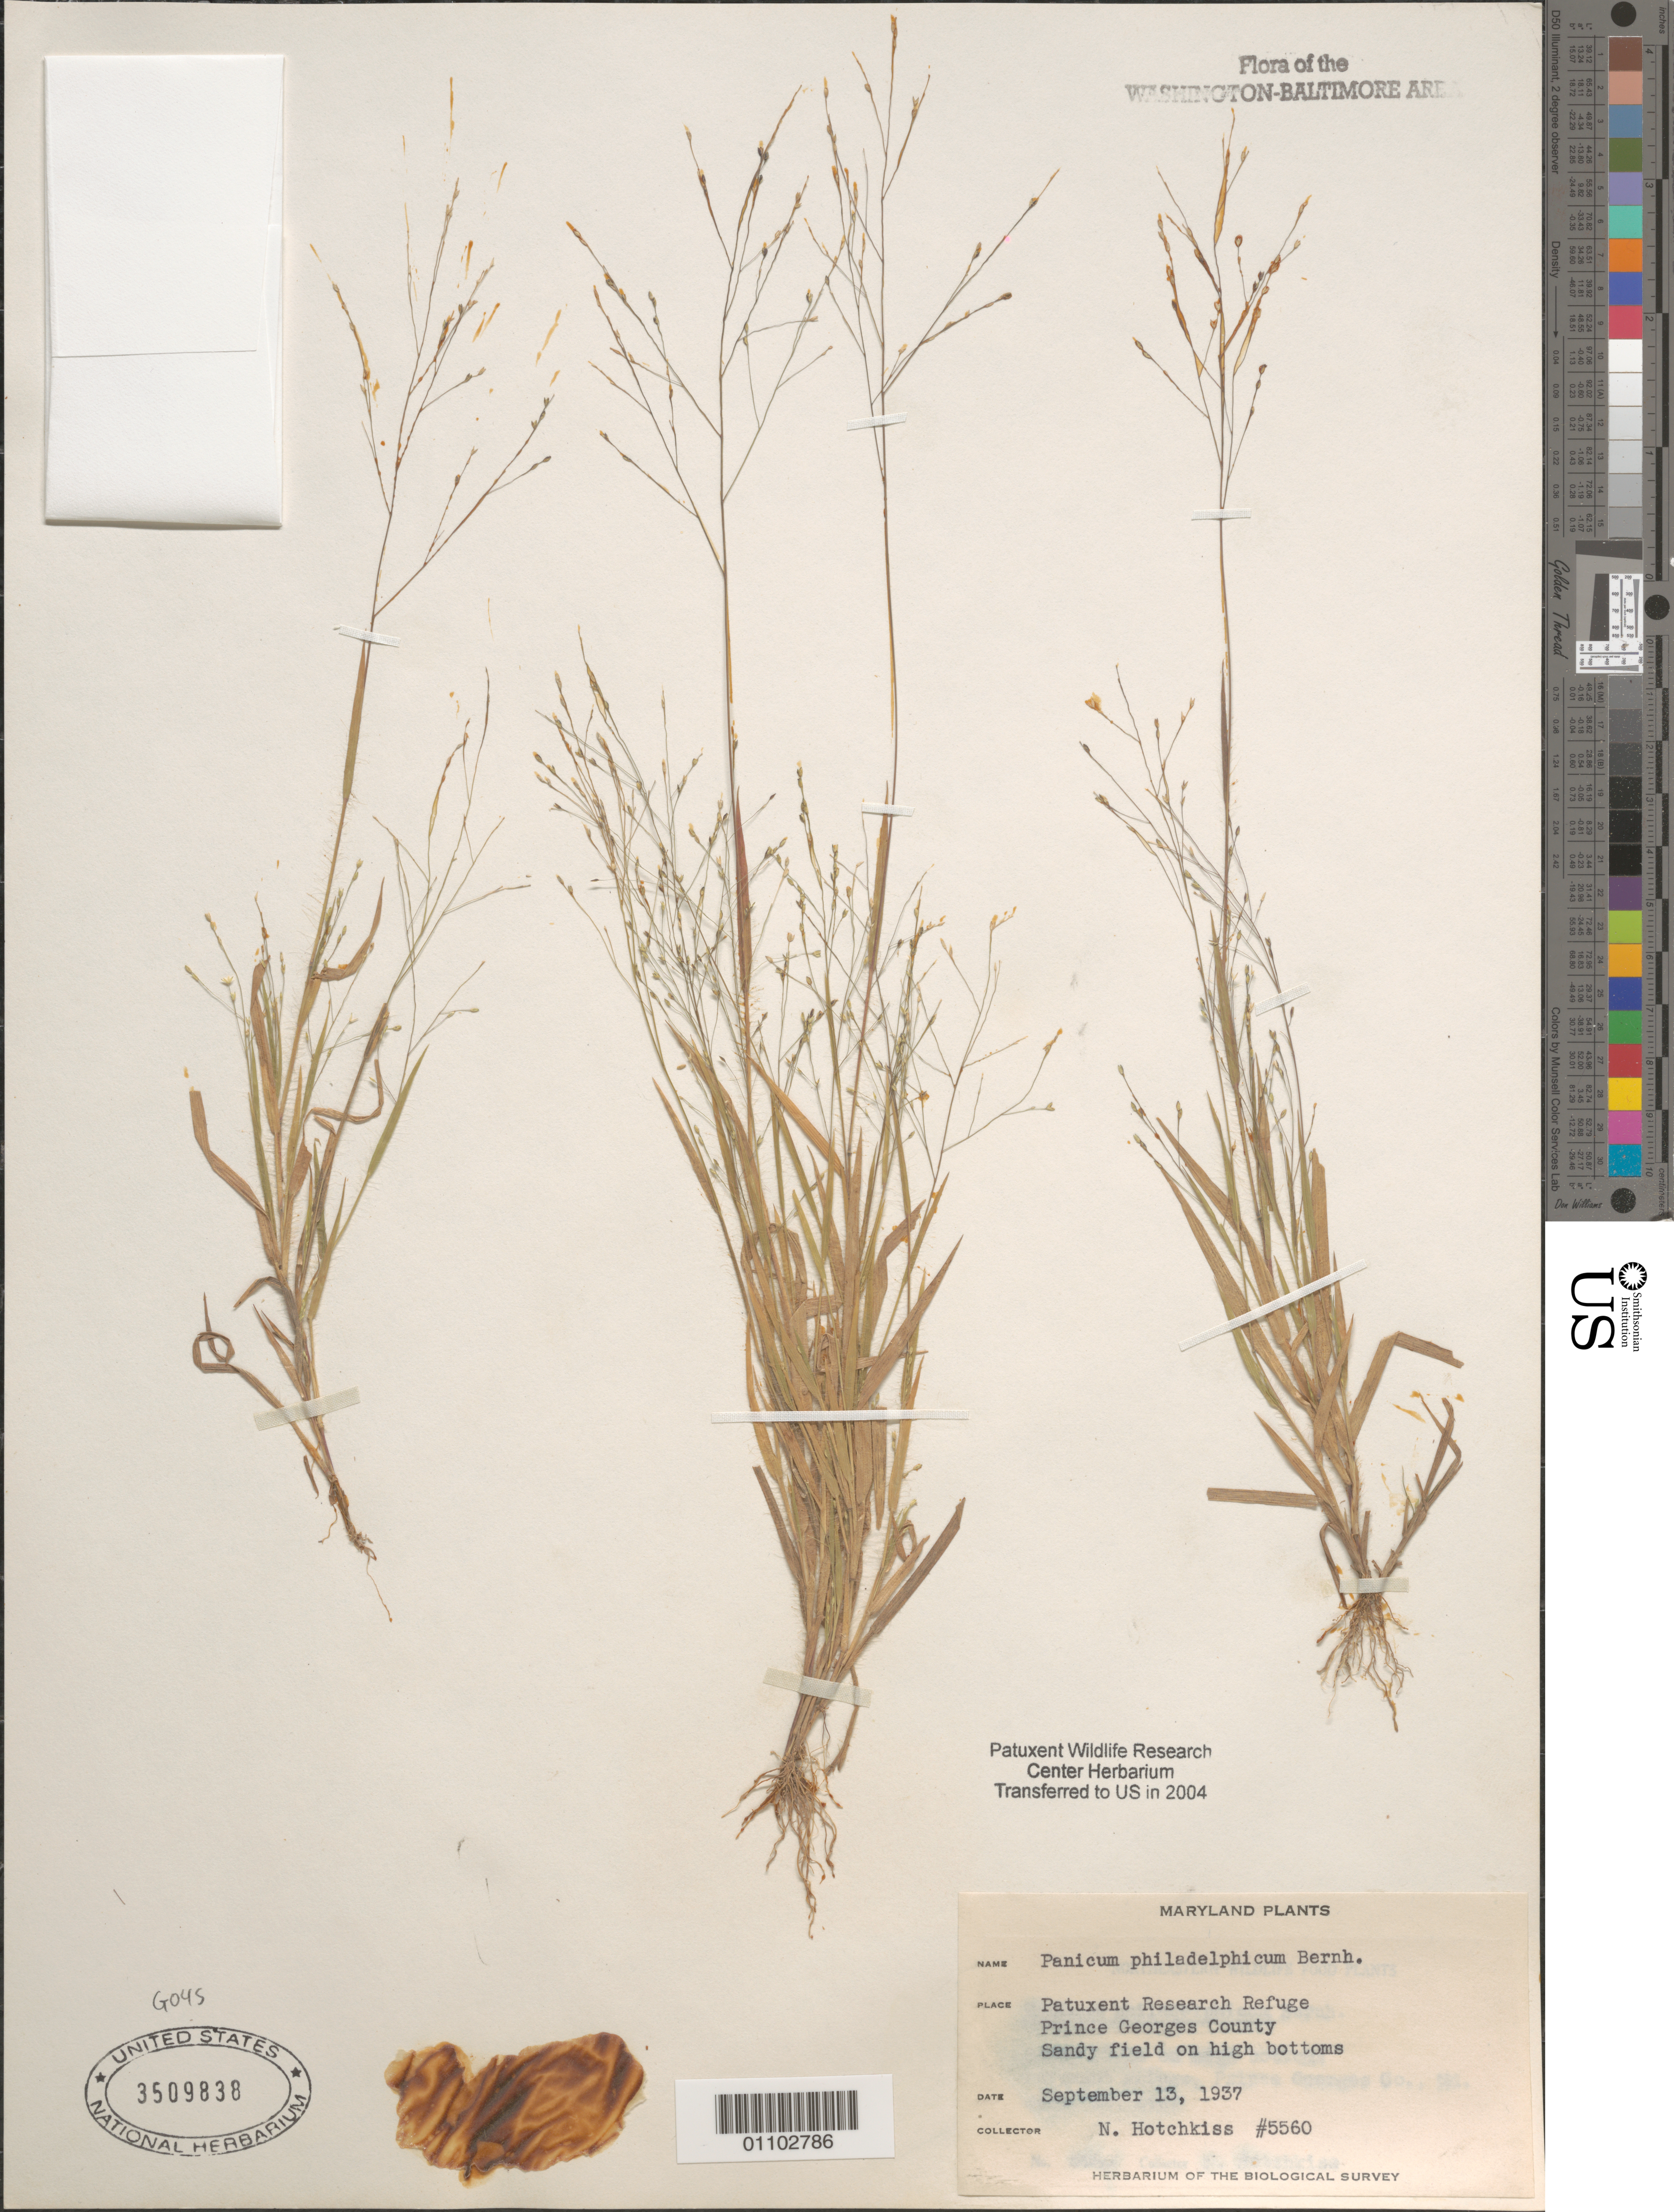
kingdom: Plantae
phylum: Tracheophyta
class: Liliopsida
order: Poales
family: Poaceae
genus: Panicum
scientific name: Panicum philadelphicum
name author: Bernh. ex Trin.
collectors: N. Hotchkiss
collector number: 5560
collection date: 1937-09-13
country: United States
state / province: Maryland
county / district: Prince George's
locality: Patuxent Research Refuge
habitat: Sandy field on high bottoms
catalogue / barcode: US 3509838